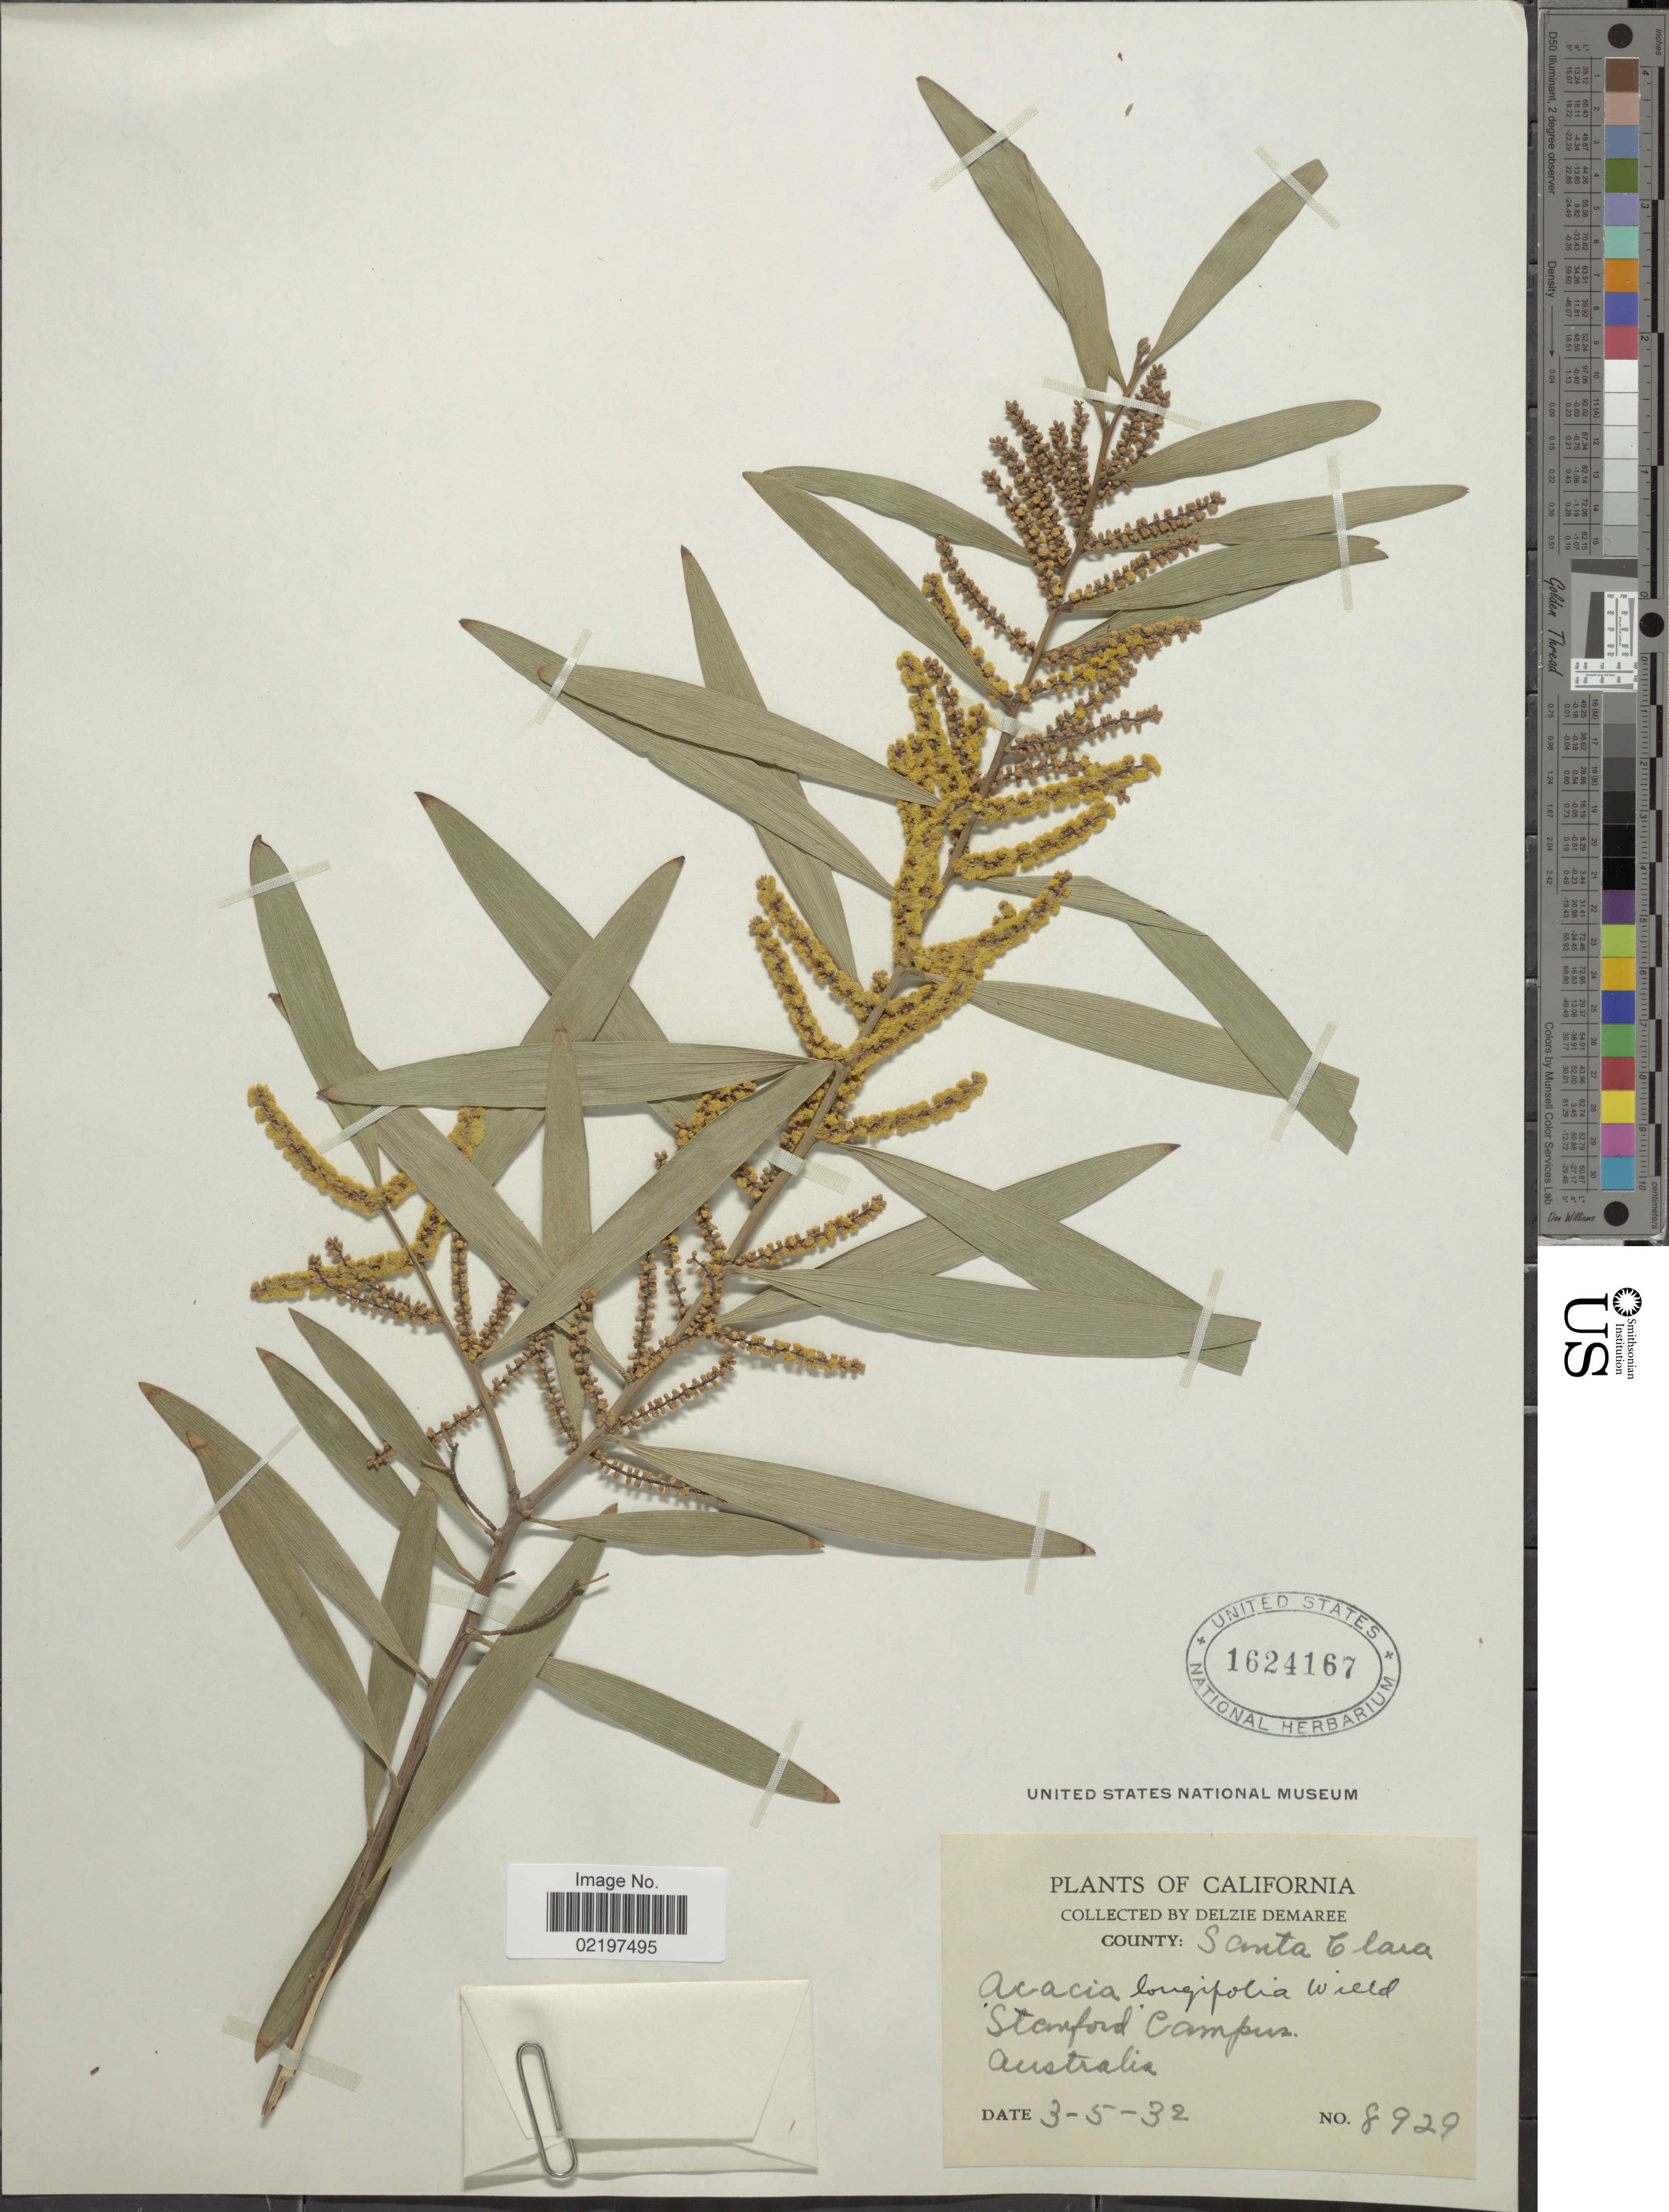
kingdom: Plantae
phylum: Tracheophyta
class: Magnoliopsida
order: Fabales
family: Fabaceae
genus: Acacia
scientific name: Acacia longifolia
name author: (Andrews) Willd.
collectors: D. Demaree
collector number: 8929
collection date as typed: Transcribed d/m/y: 5/3/32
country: United States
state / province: California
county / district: Santa Clara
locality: County: Santa Clara, Stanford Campus, Australia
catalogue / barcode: US 1624167